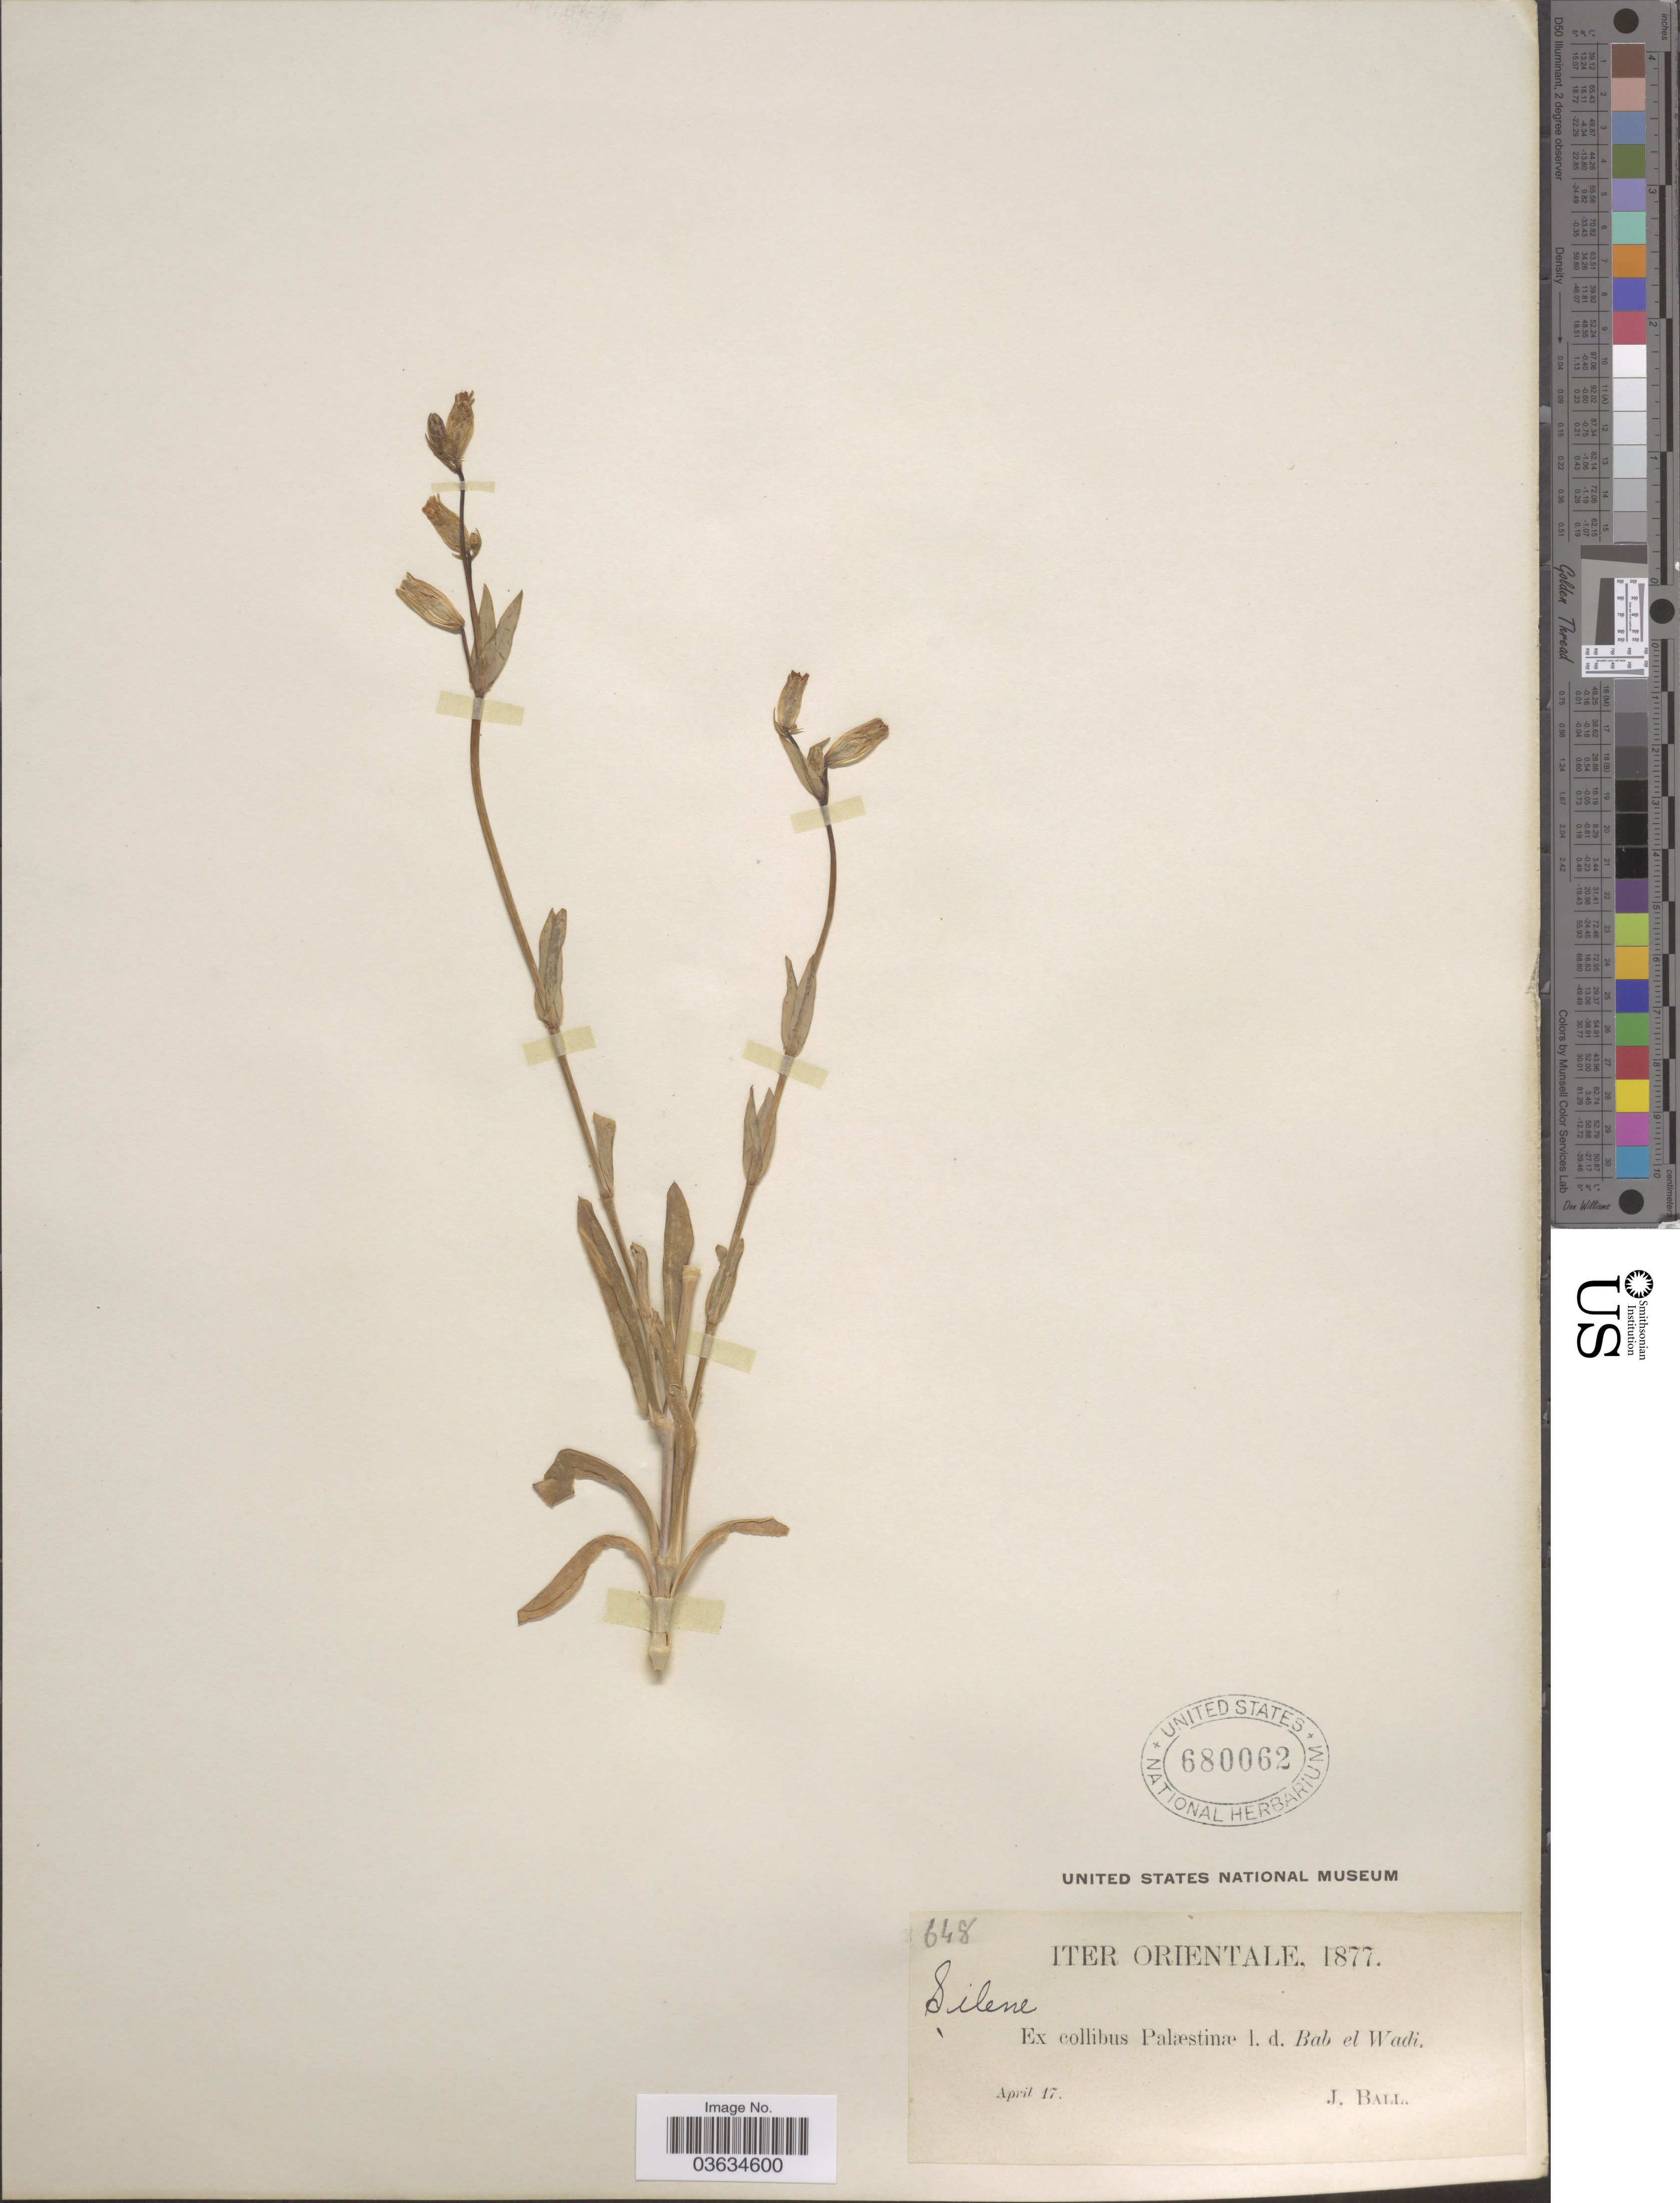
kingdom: Plantae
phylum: Tracheophyta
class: Magnoliopsida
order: Caryophyllales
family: Caryophyllaceae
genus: Silene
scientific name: Silene sp.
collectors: J. Ball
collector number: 648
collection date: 1877-04-17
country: Israel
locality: Iter Orientale. Ex collibus Palæstinæ l. d. Bab el Wadi.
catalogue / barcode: US 680062